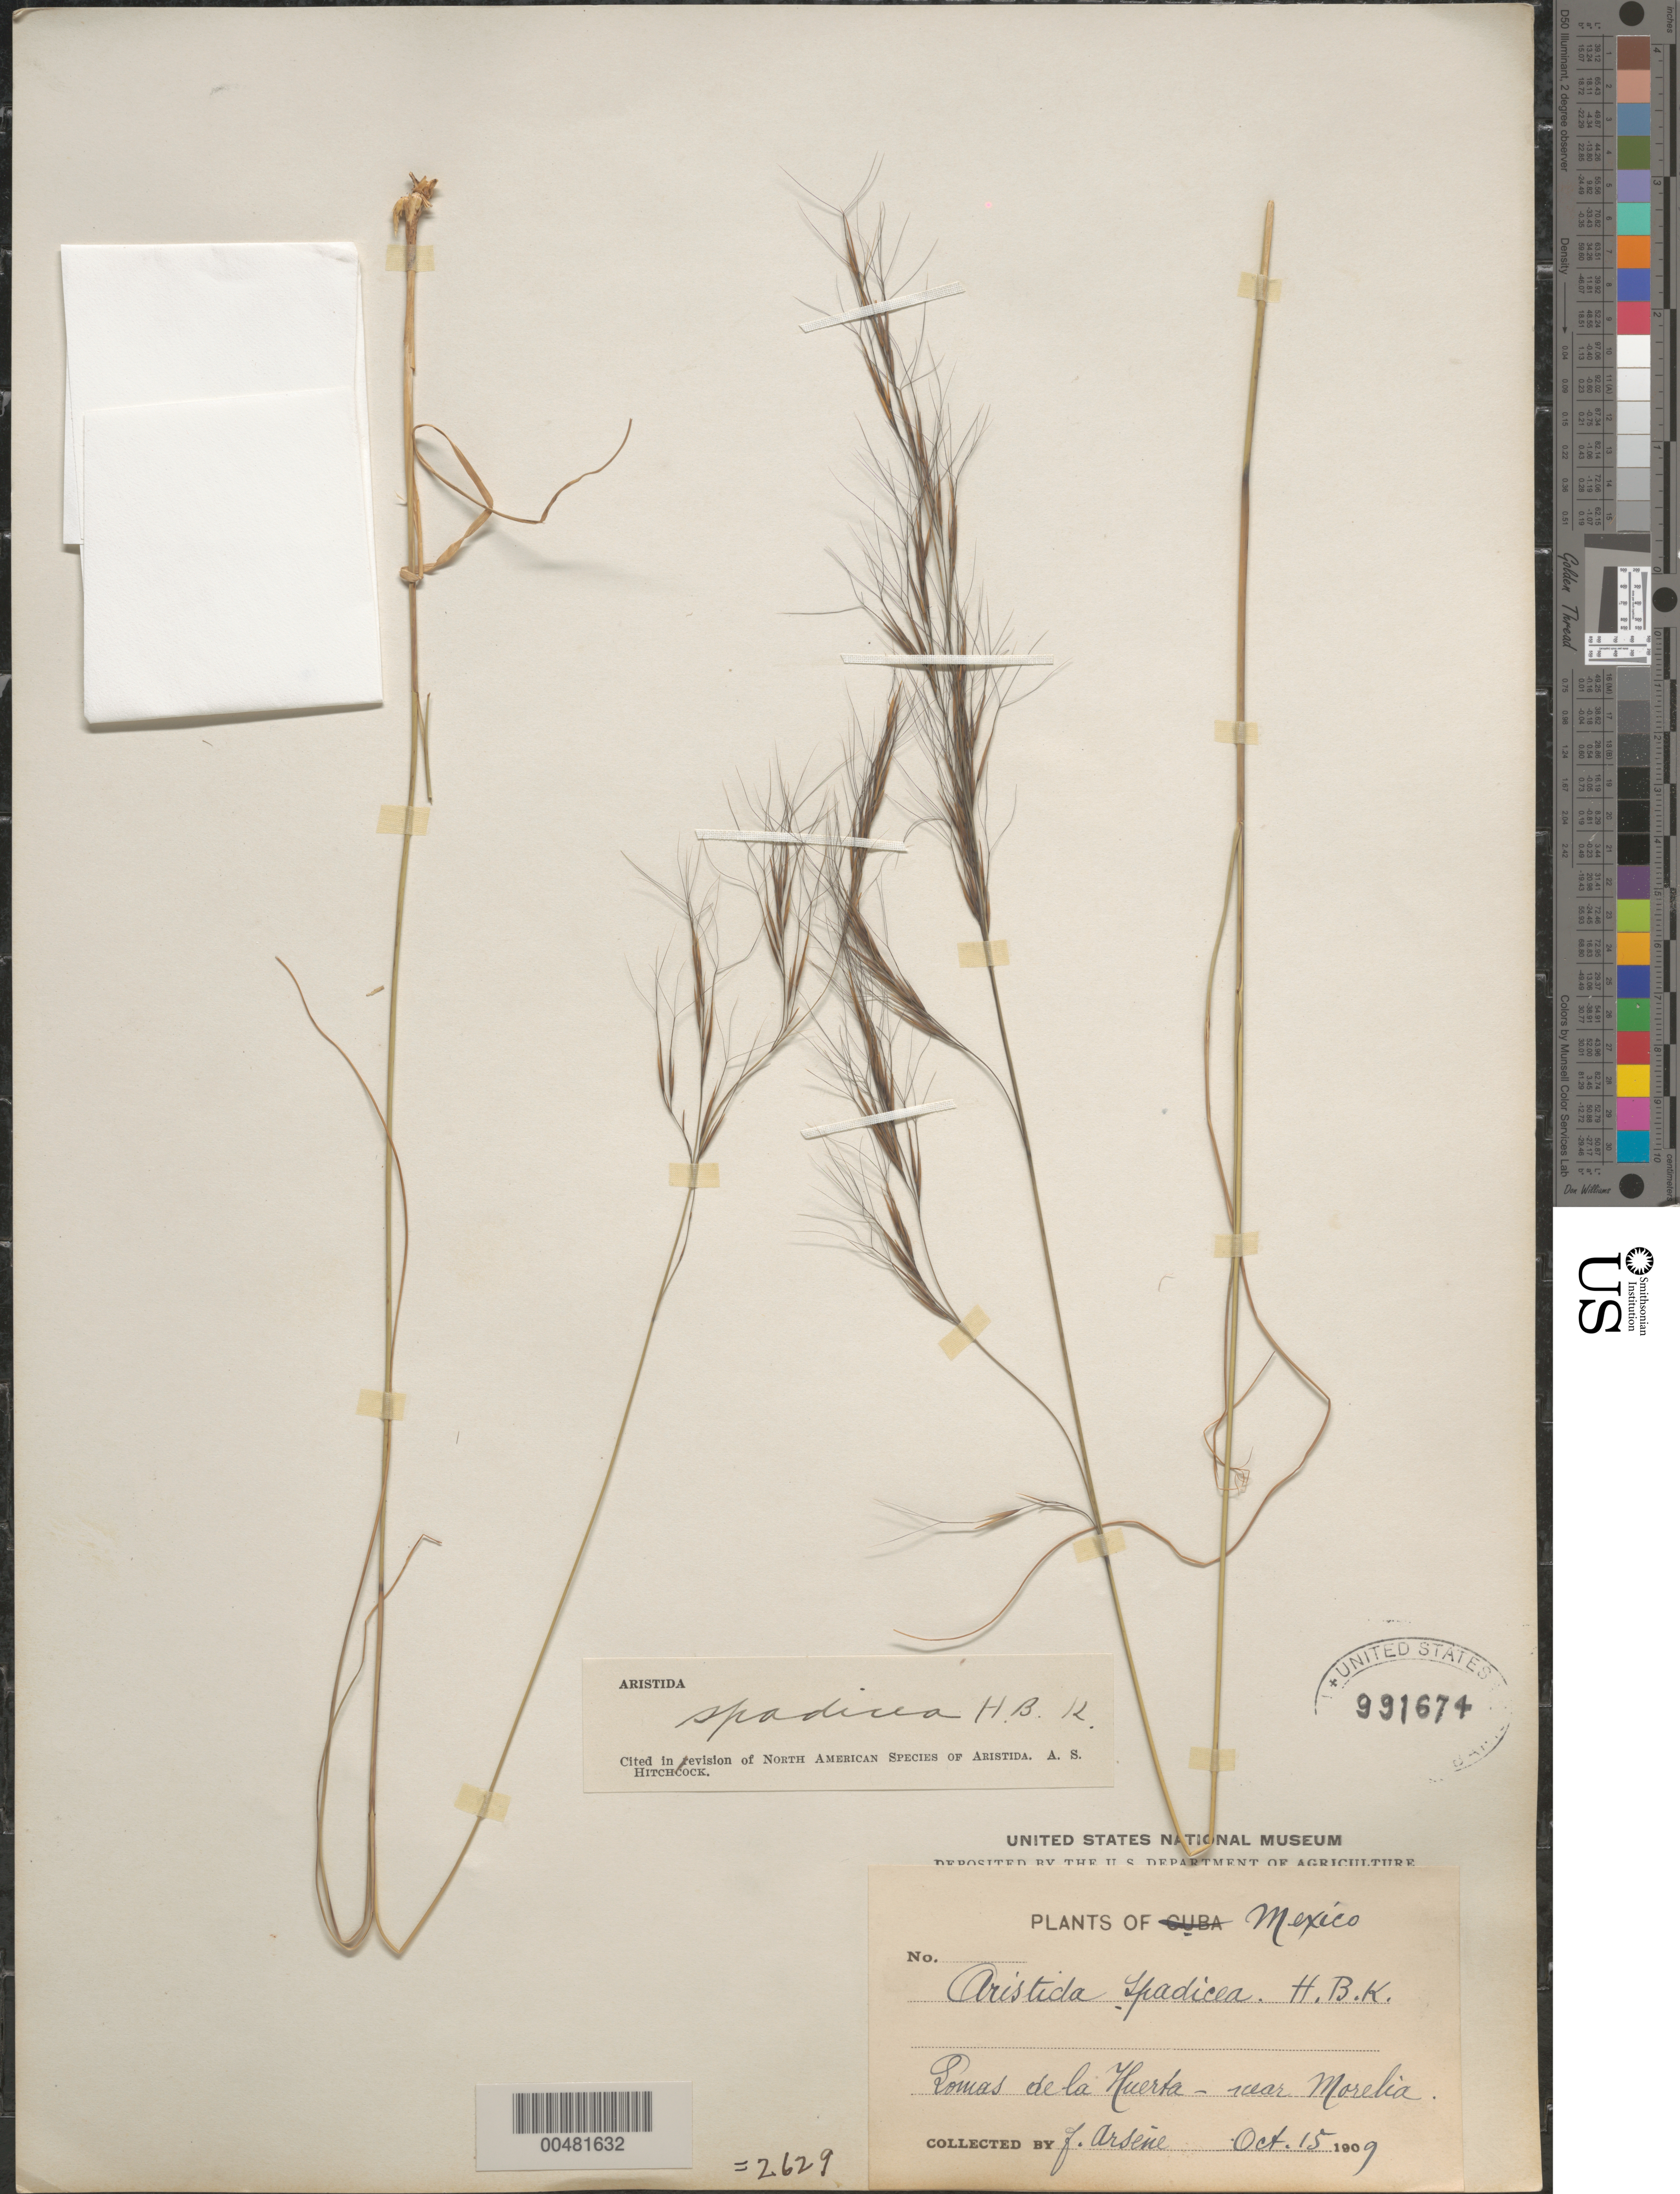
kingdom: Plantae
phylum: Tracheophyta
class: Liliopsida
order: Poales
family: Poaceae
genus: Aristida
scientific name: Aristida laxa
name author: Cav.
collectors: Bro. G. Arsène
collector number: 2629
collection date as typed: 15 Oct 1909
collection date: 1909-10-15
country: Mexico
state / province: Michoacán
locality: Lomas de la Huerta, near Morelia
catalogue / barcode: US 991674